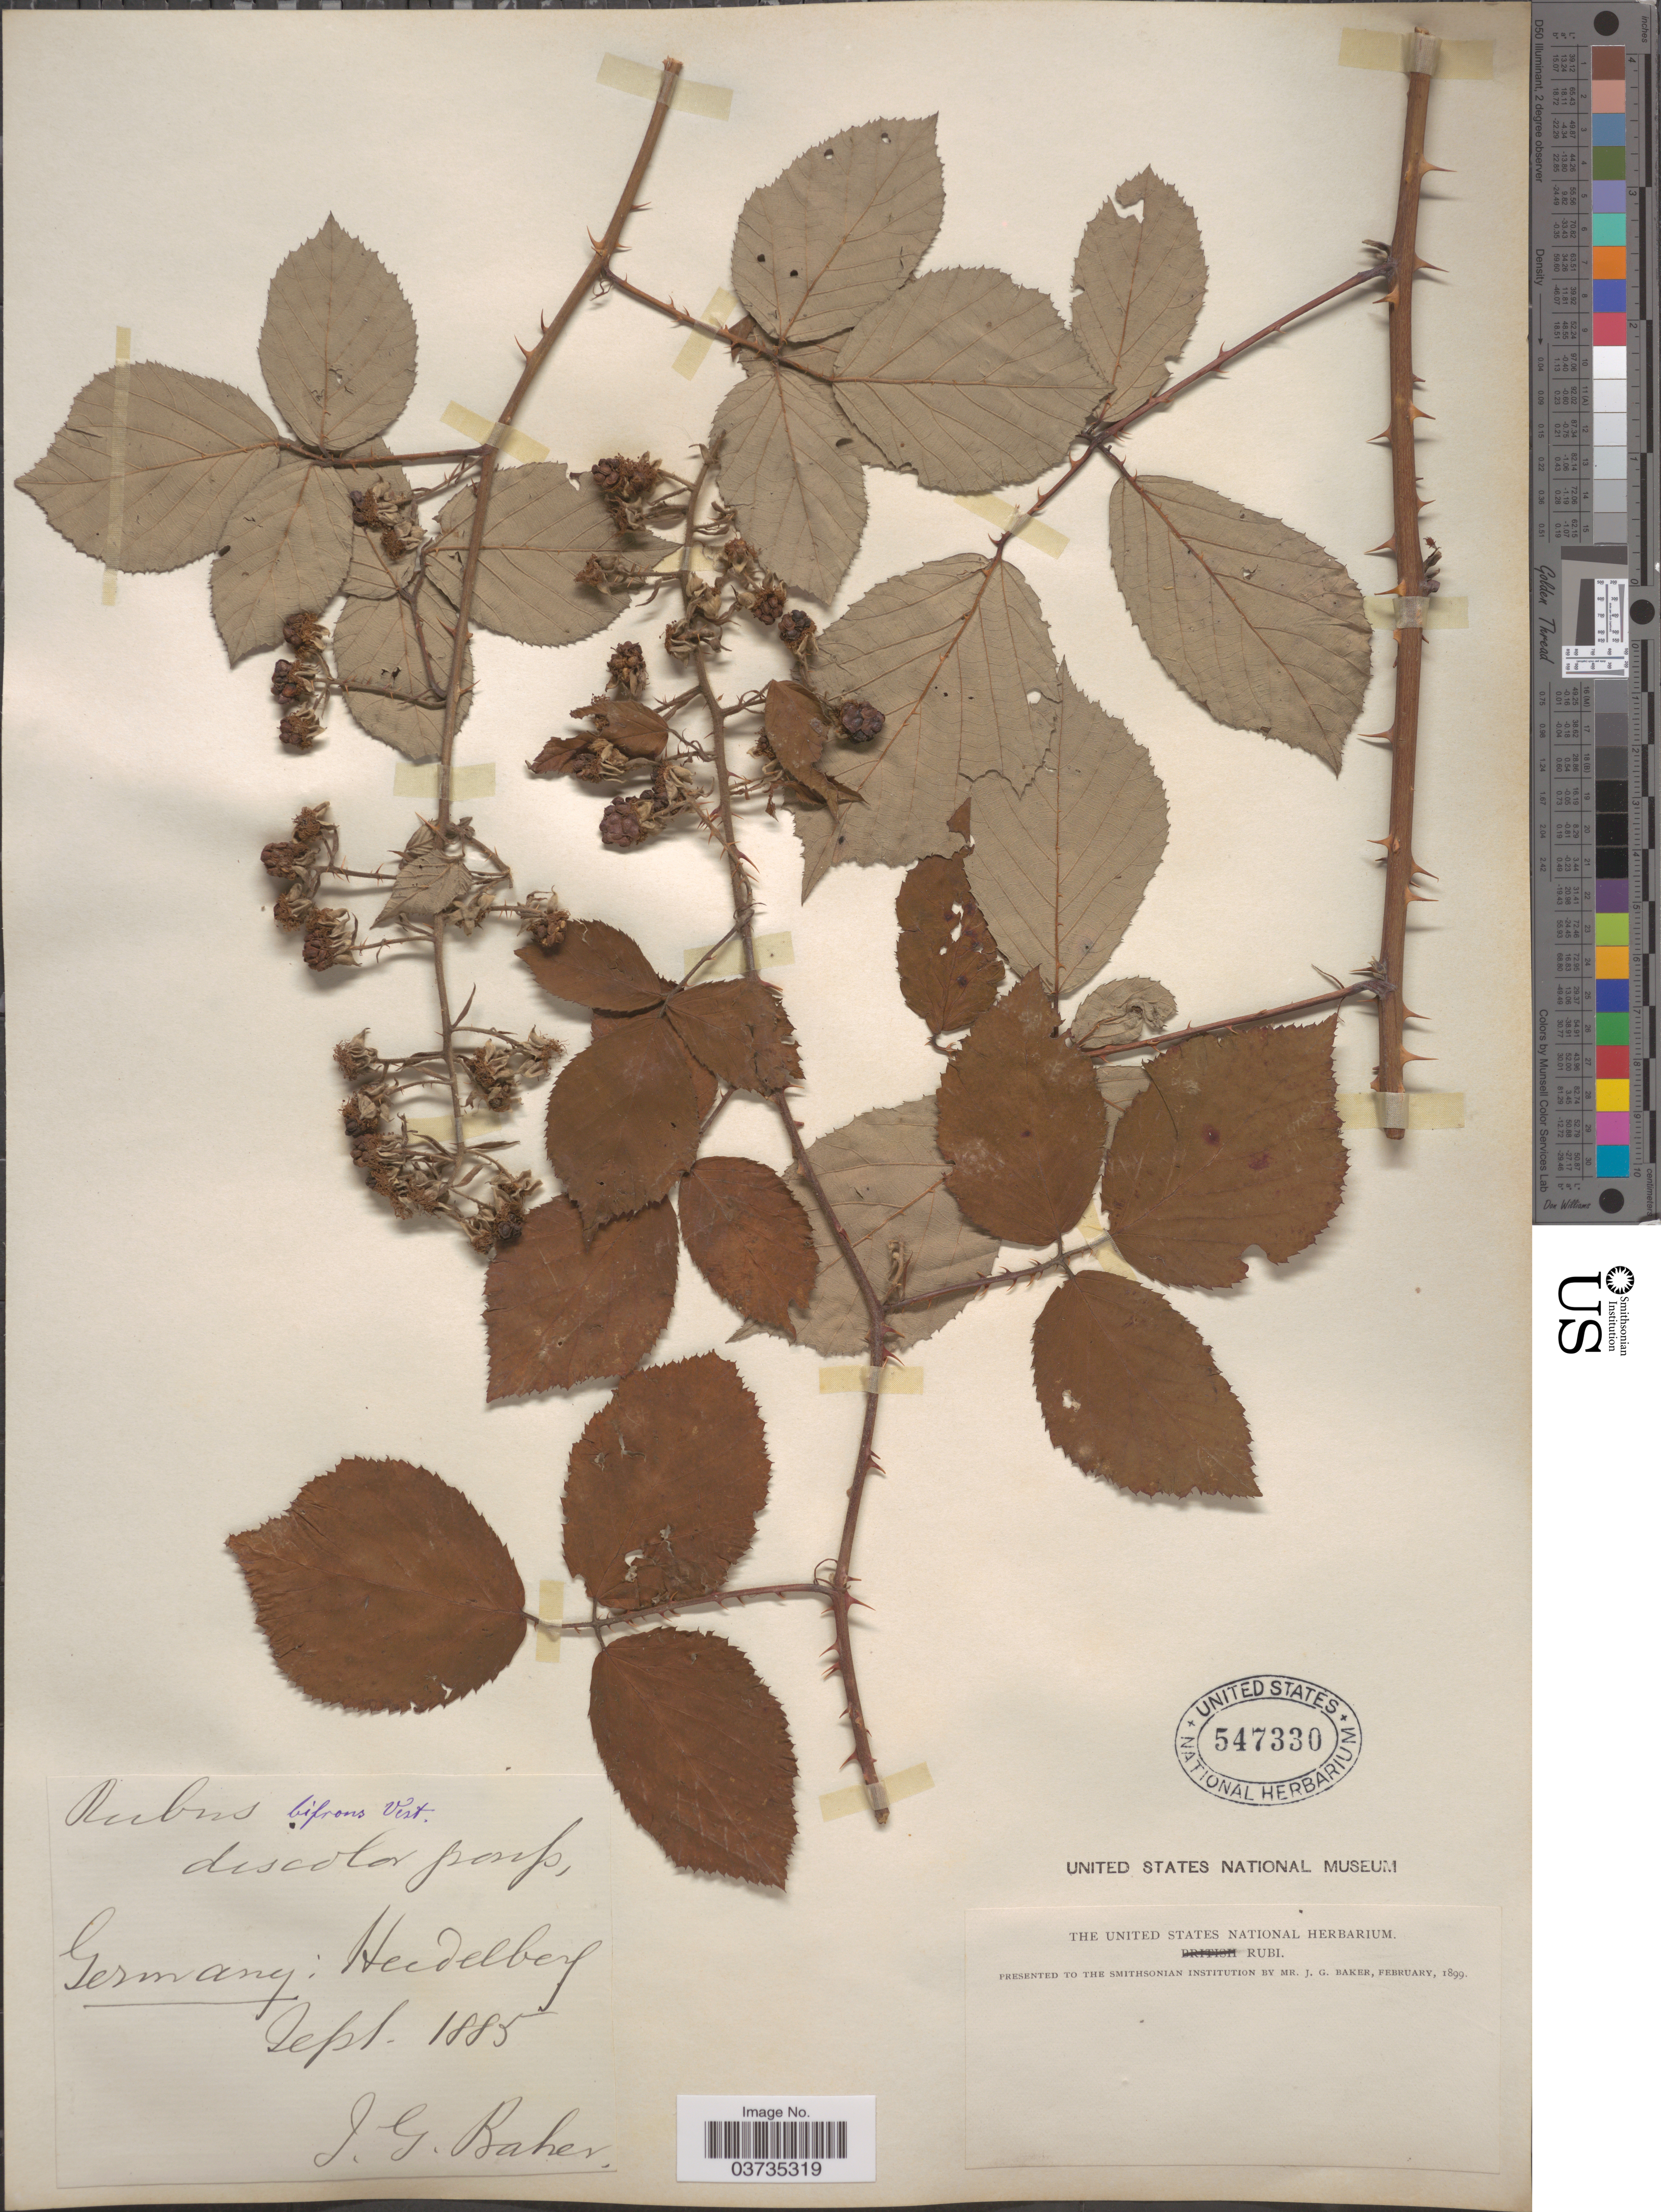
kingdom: Plantae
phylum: Tracheophyta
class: Magnoliopsida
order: Rosales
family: Rosaceae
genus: Rubus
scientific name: Rubus discolor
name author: Weihe & Nees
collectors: J. G. Baker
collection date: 1885-09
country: Germany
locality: Heidelberg.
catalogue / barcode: US 547330